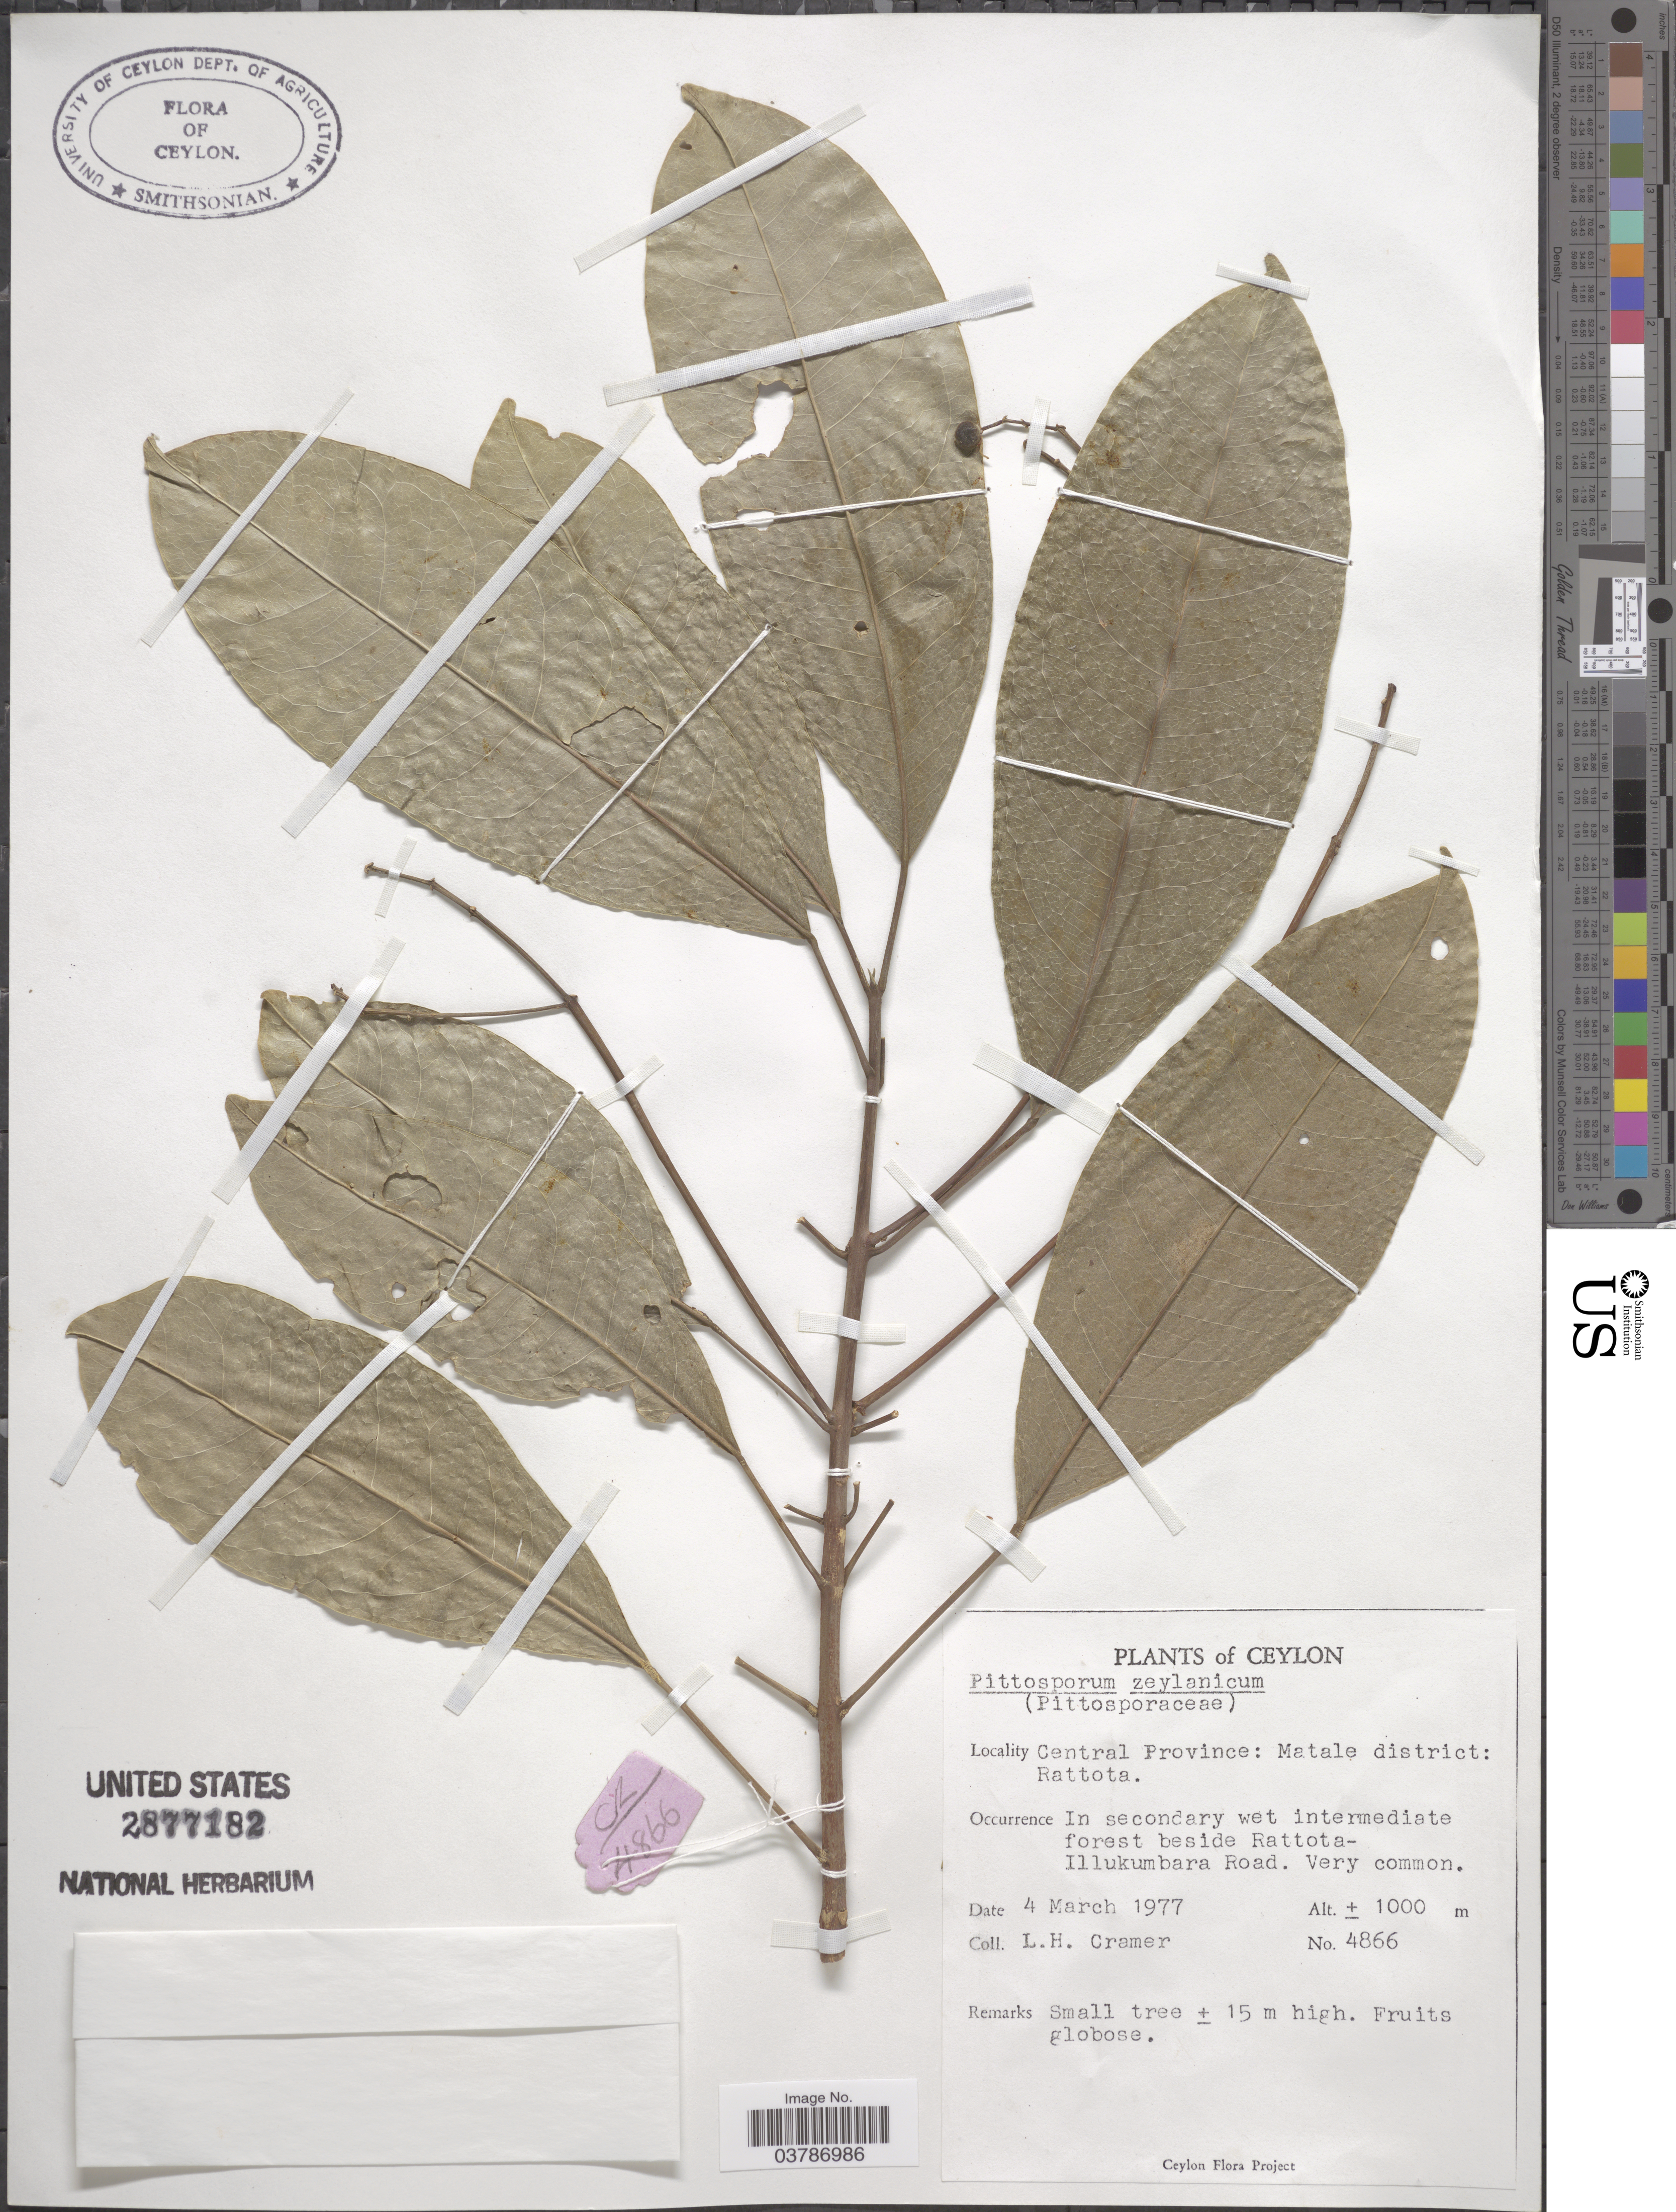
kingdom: Plantae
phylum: Tracheophyta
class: Magnoliopsida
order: Apiales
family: Pittosporaceae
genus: Pittosporum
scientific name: Pittosporum ceylanicum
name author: Wight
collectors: L. H. Cramer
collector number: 4866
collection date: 1977-03-04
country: Sri Lanka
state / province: Central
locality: Ceylon. Central Province: Matale district: Rattota.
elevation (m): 1000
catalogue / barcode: US 2877182